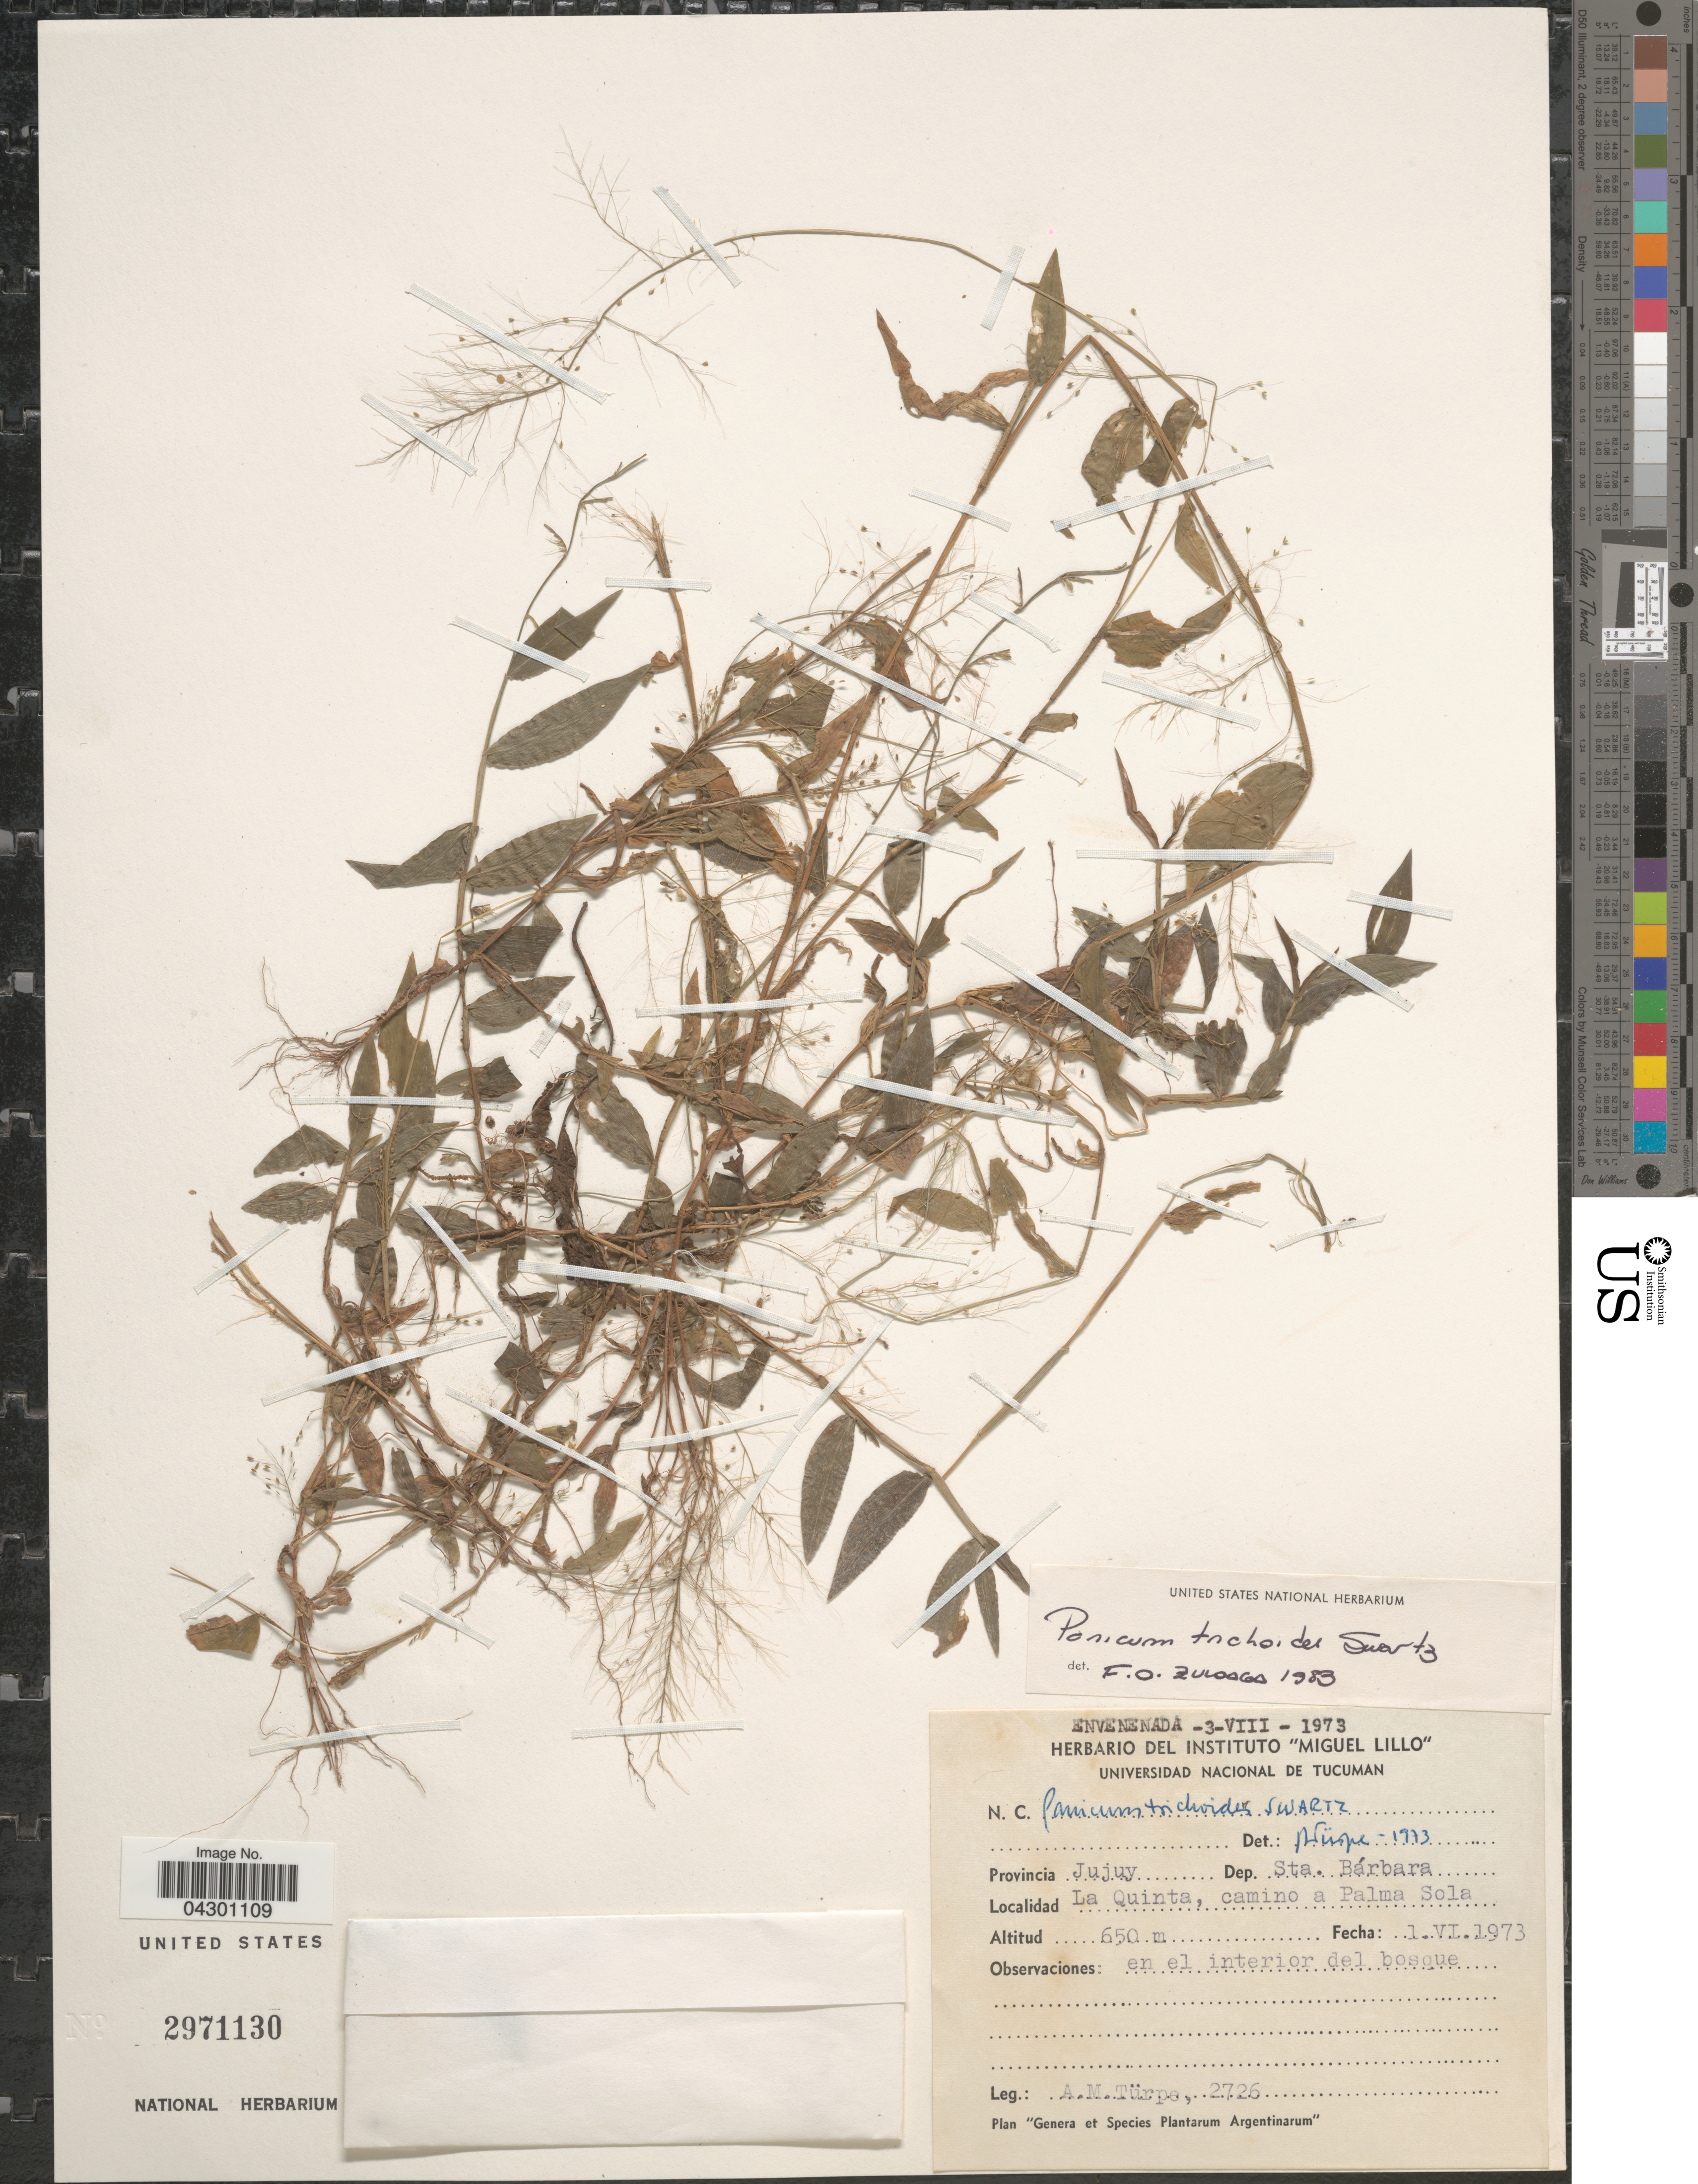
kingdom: Plantae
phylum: Tracheophyta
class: Liliopsida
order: Poales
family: Poaceae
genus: Panicum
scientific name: Panicum trichoides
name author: Sw.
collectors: A. Türpe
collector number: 2726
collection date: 1973-06-01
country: Argentina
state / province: Jujuy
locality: Dep. Sta. Bárbara. La Quinta, camino a Palma Sola.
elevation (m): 650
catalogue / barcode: US 2971130